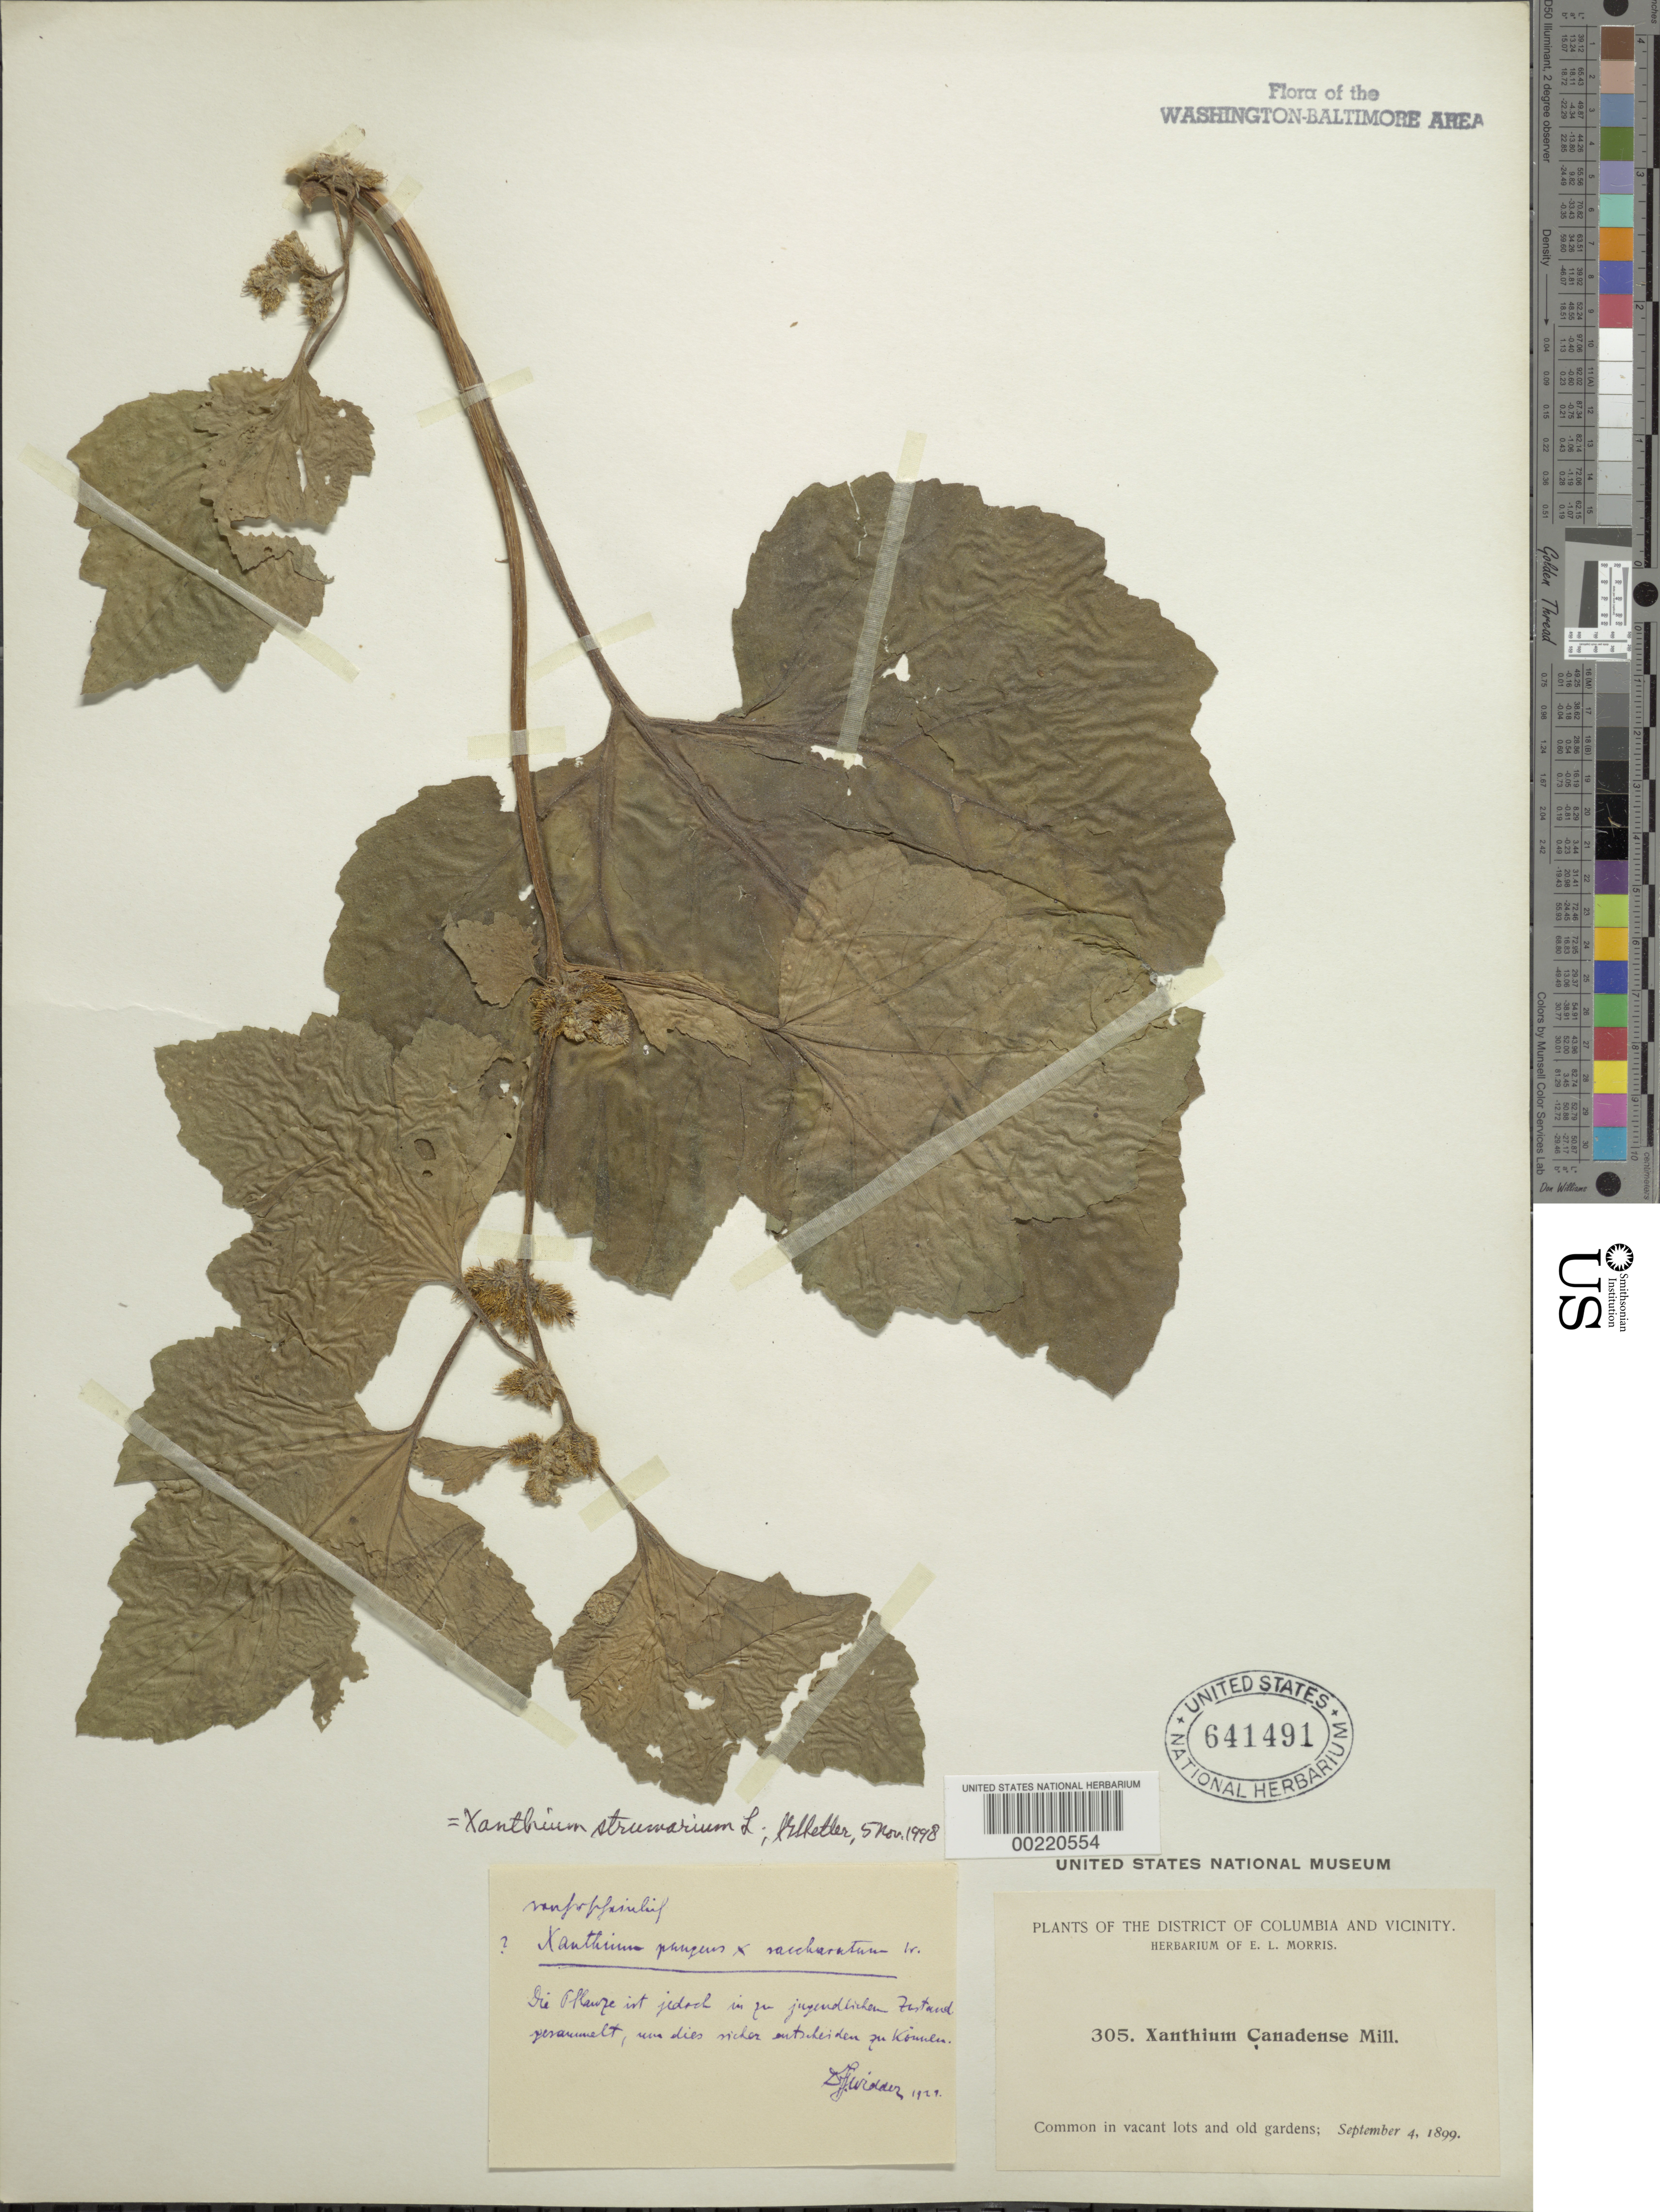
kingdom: Plantae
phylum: Tracheophyta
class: Magnoliopsida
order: Asterales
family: Asteraceae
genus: Xanthium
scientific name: Xanthium strumarium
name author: L.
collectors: E. L. Morris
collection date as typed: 04 Sep 1899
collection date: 1899-09-04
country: United States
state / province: District of Columbia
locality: vacant lot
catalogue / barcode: US 641491